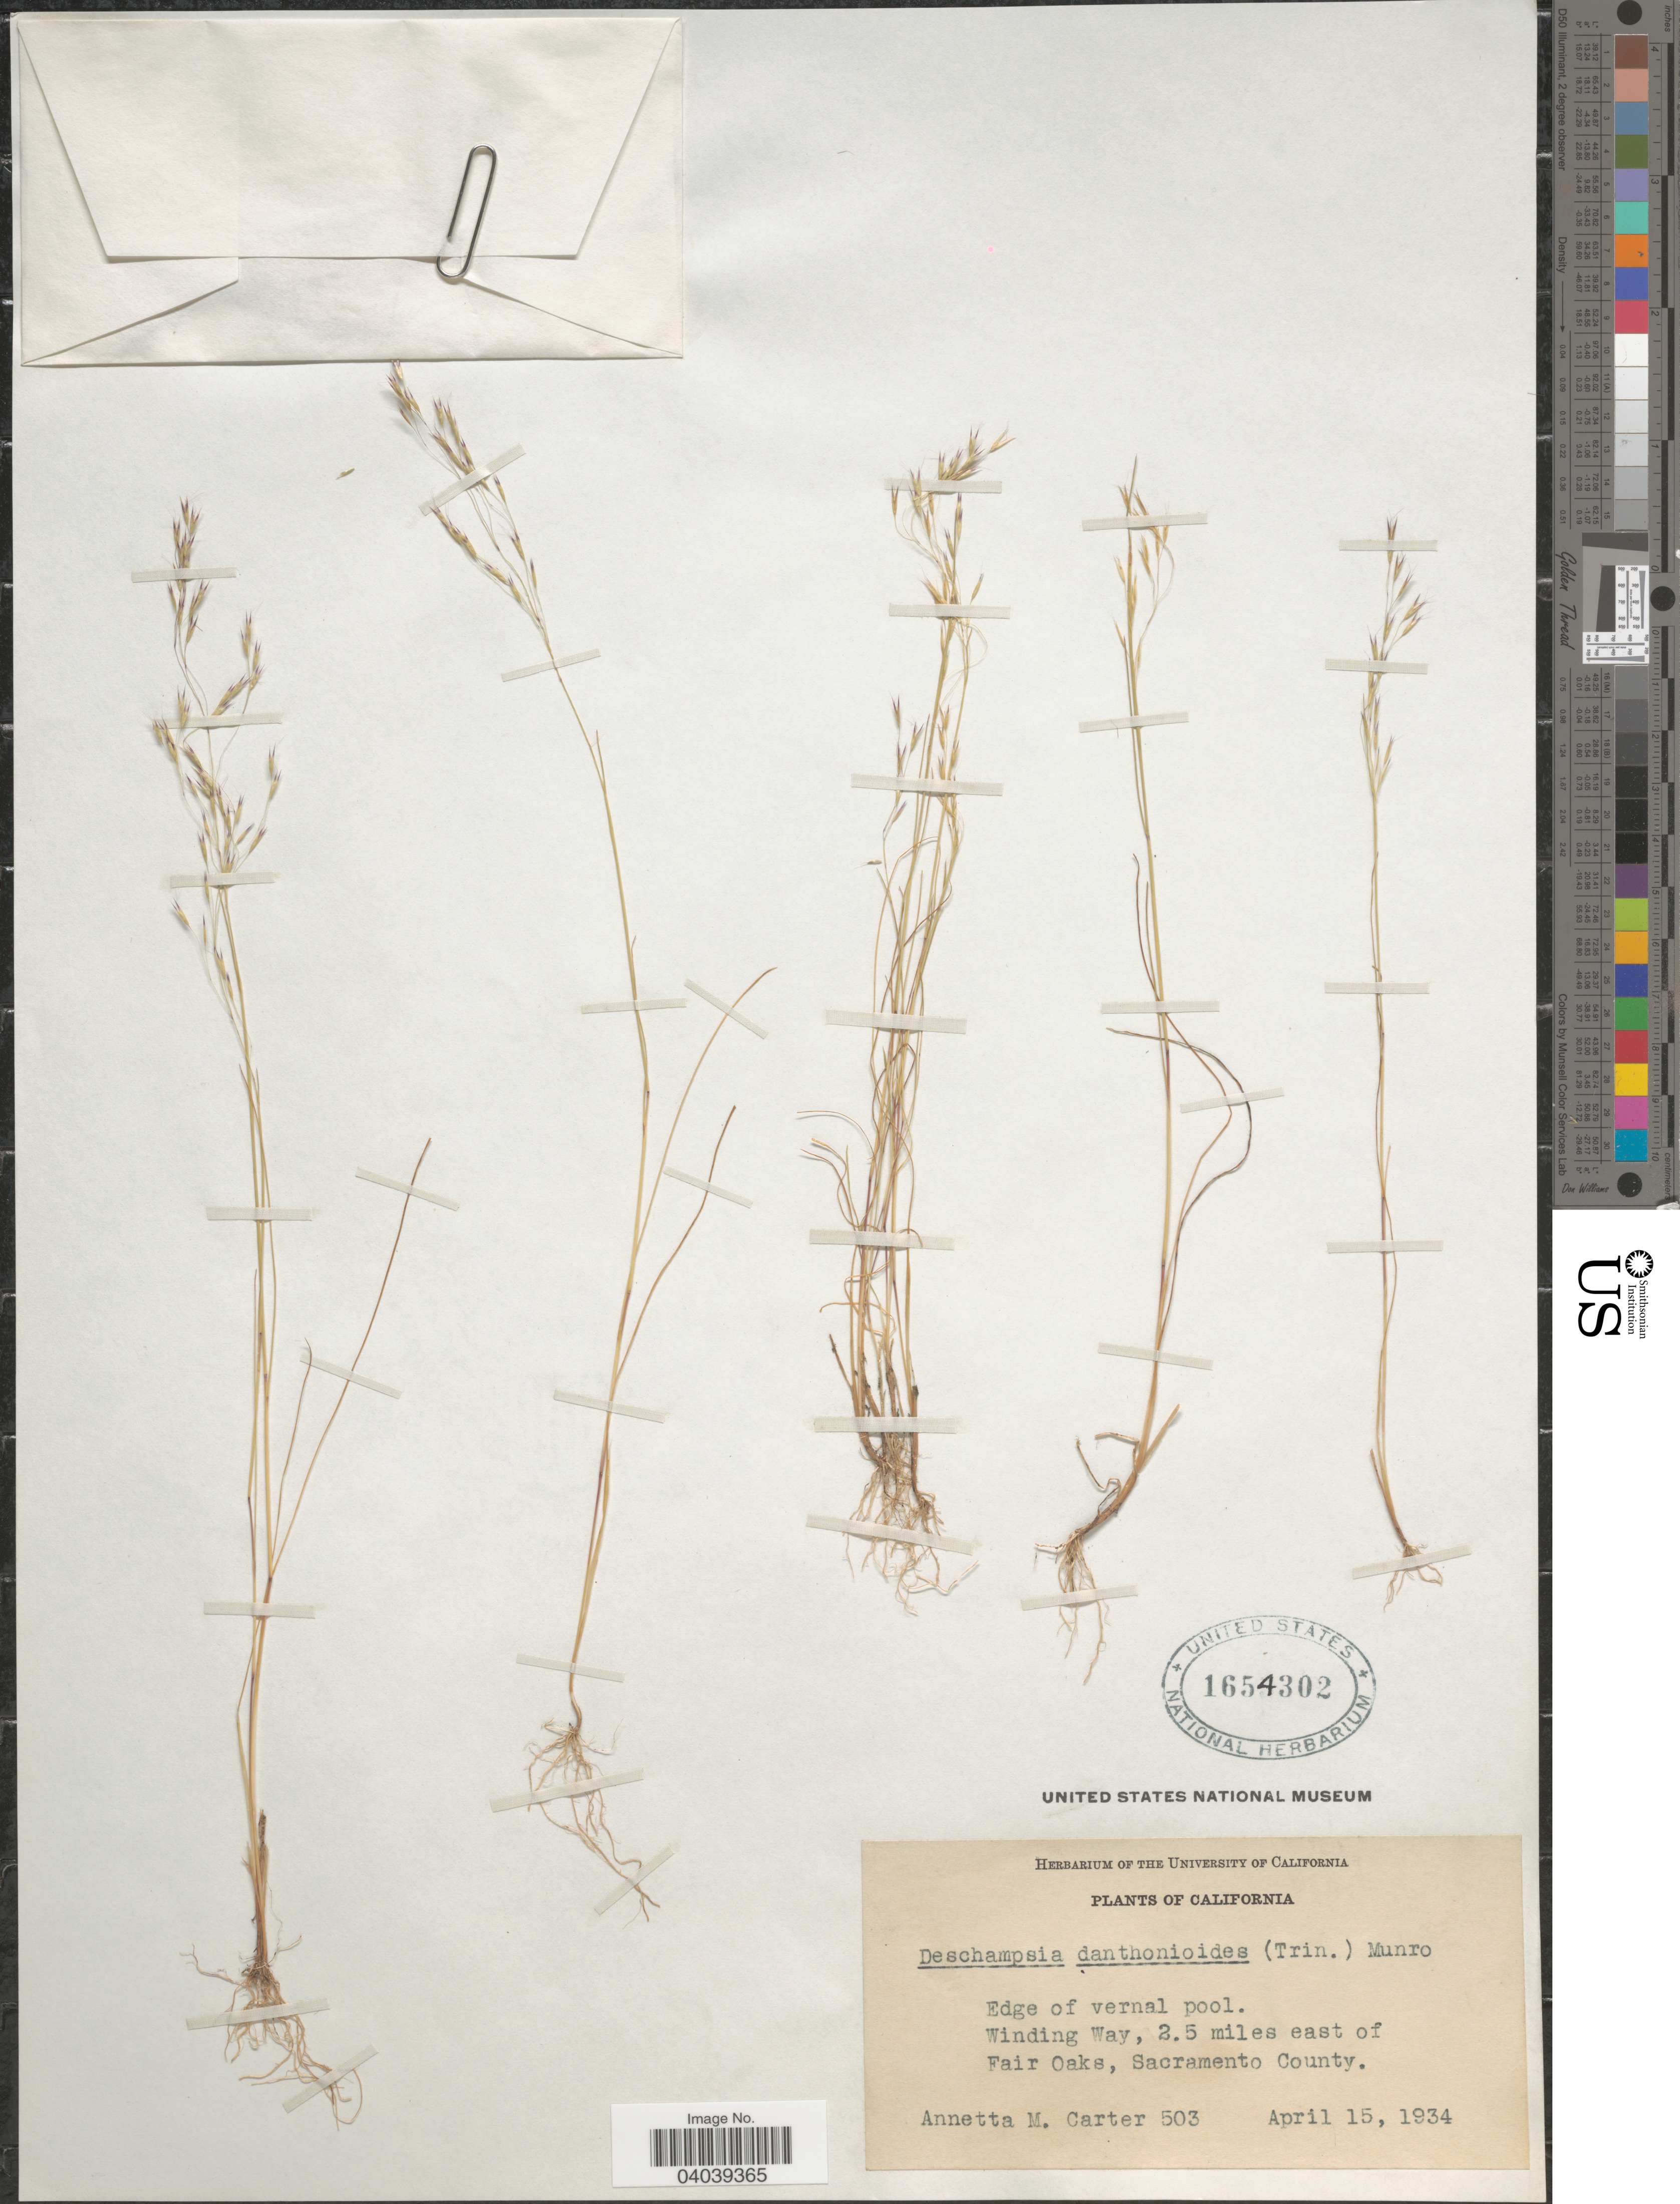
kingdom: Plantae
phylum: Tracheophyta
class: Liliopsida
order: Poales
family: Poaceae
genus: Deschampsia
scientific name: Deschampsia danthonioides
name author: (Trin.) Munro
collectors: A. Carter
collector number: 503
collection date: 1934-04-15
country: United States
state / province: California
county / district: Sacramento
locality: Edge of vernal pool. Winding Way, 2.5 miles east of Fair Oaks, Sacramento County.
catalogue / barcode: US 1654302